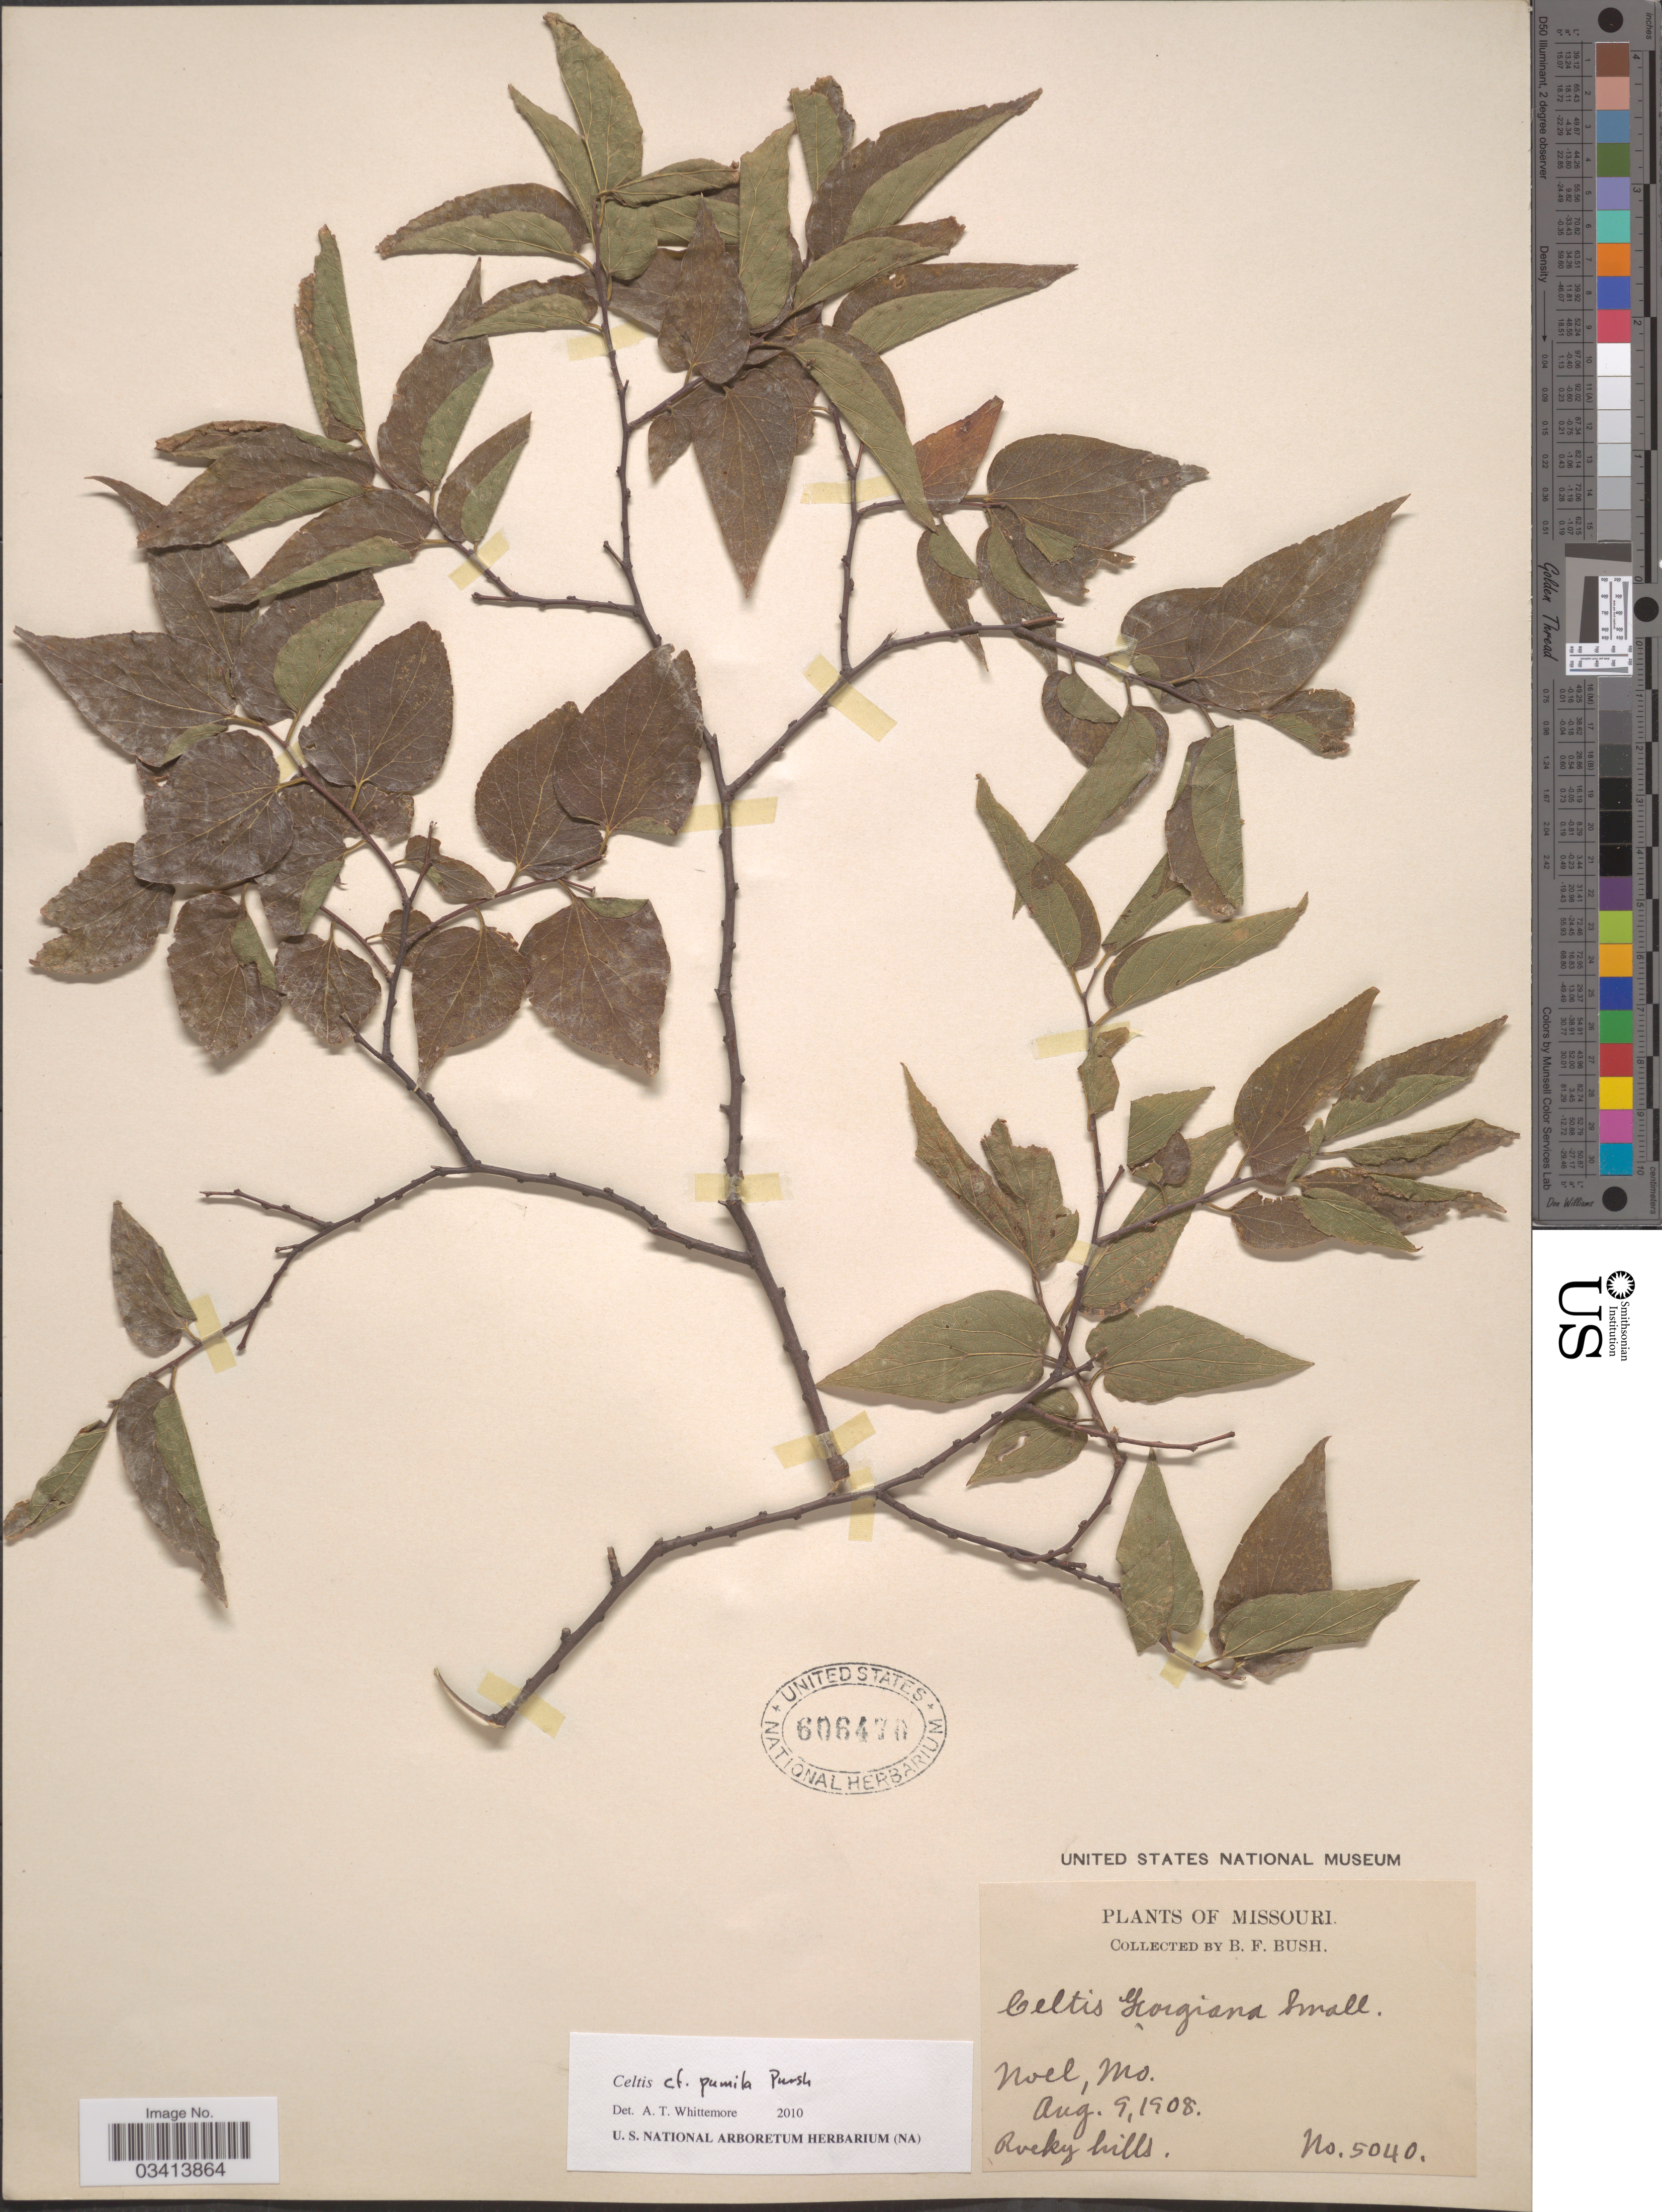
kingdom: Plantae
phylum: Tracheophyta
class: Magnoliopsida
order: Rosales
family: Cannabaceae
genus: Celtis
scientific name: Celtis occidentalis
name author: L.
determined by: Strong, M. T., (US), Smithsonian Institution - National Museum of Natural History (UNITED STATES)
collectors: B. F. Bush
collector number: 5040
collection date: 1908-08-09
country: United States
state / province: Missouri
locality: Noel.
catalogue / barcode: US 606470